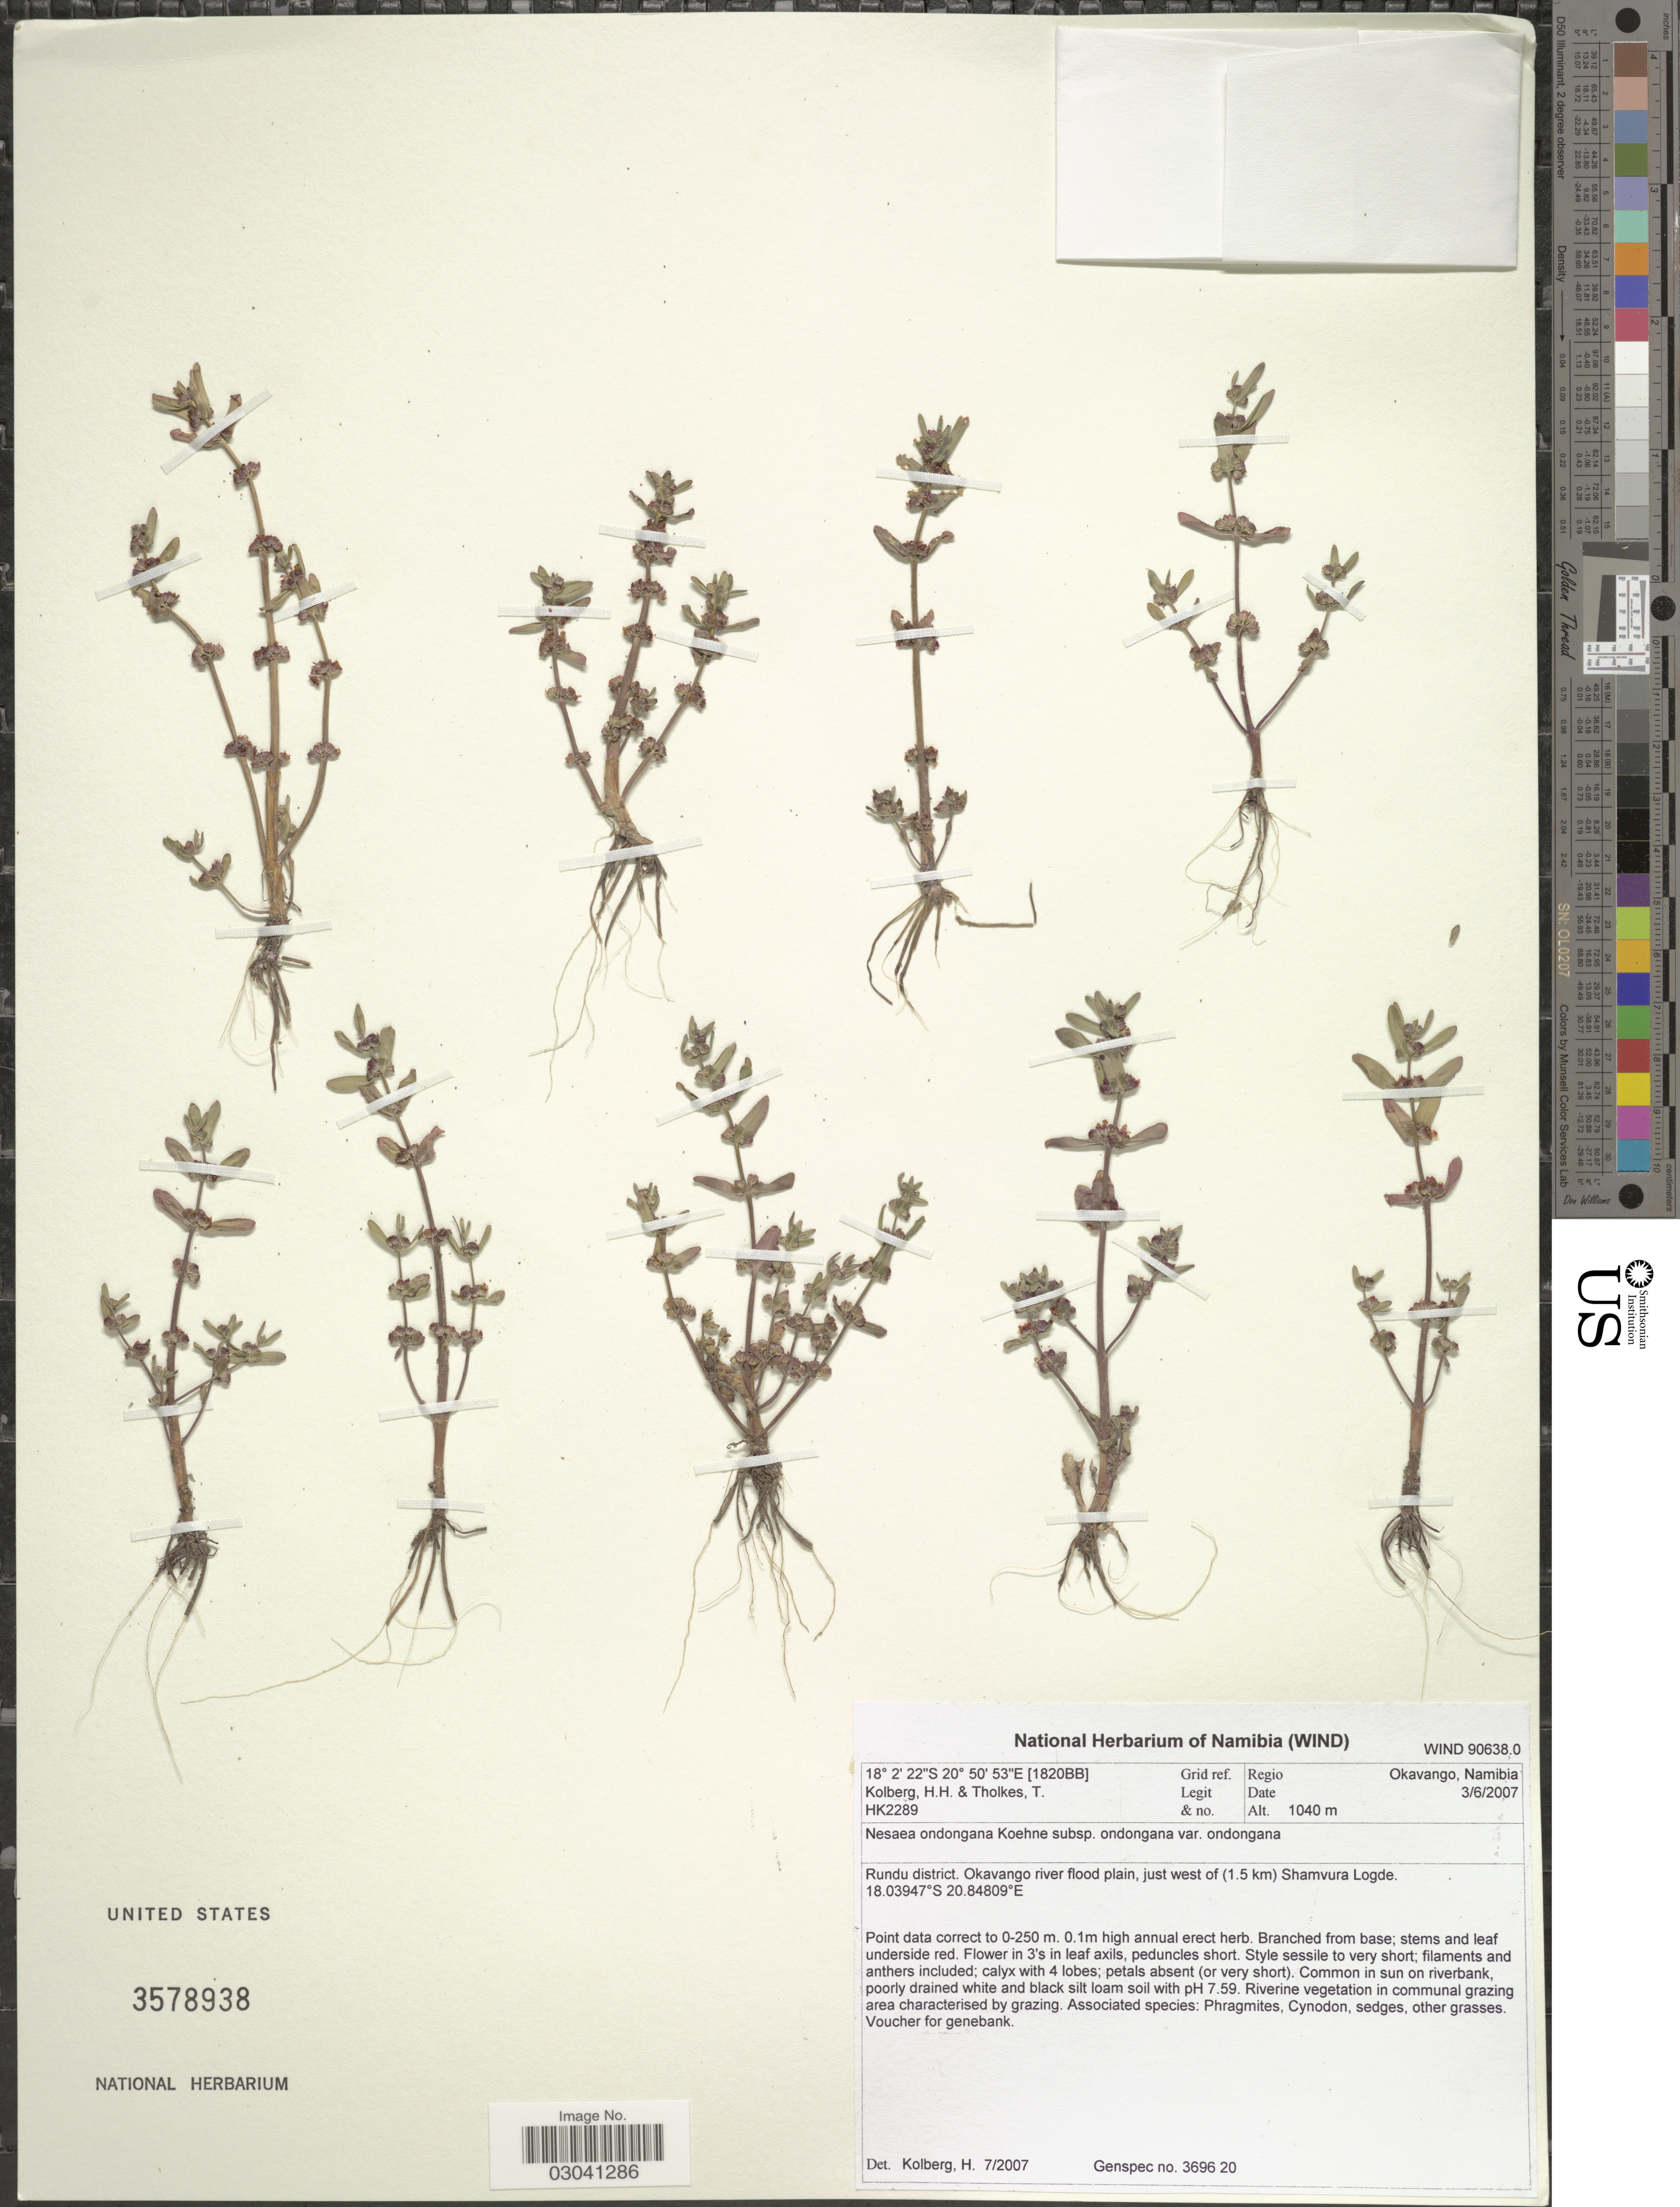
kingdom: Plantae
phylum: Tracheophyta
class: Magnoliopsida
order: Myrtales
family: Lythraceae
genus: Ammannia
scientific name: Ammannia senegalensis var. ondongana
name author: (Koehne) Verdc.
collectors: H. H. Kolberg & T. Tholkes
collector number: HK2289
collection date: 2007-06-03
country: Namibia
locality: Grid ref. [1820BB], Regio Okavango, Namibia, Rundu District. Okavango river floodplain just west of (1.5 km) Shamvura Lodge.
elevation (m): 1040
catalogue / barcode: US 3578938